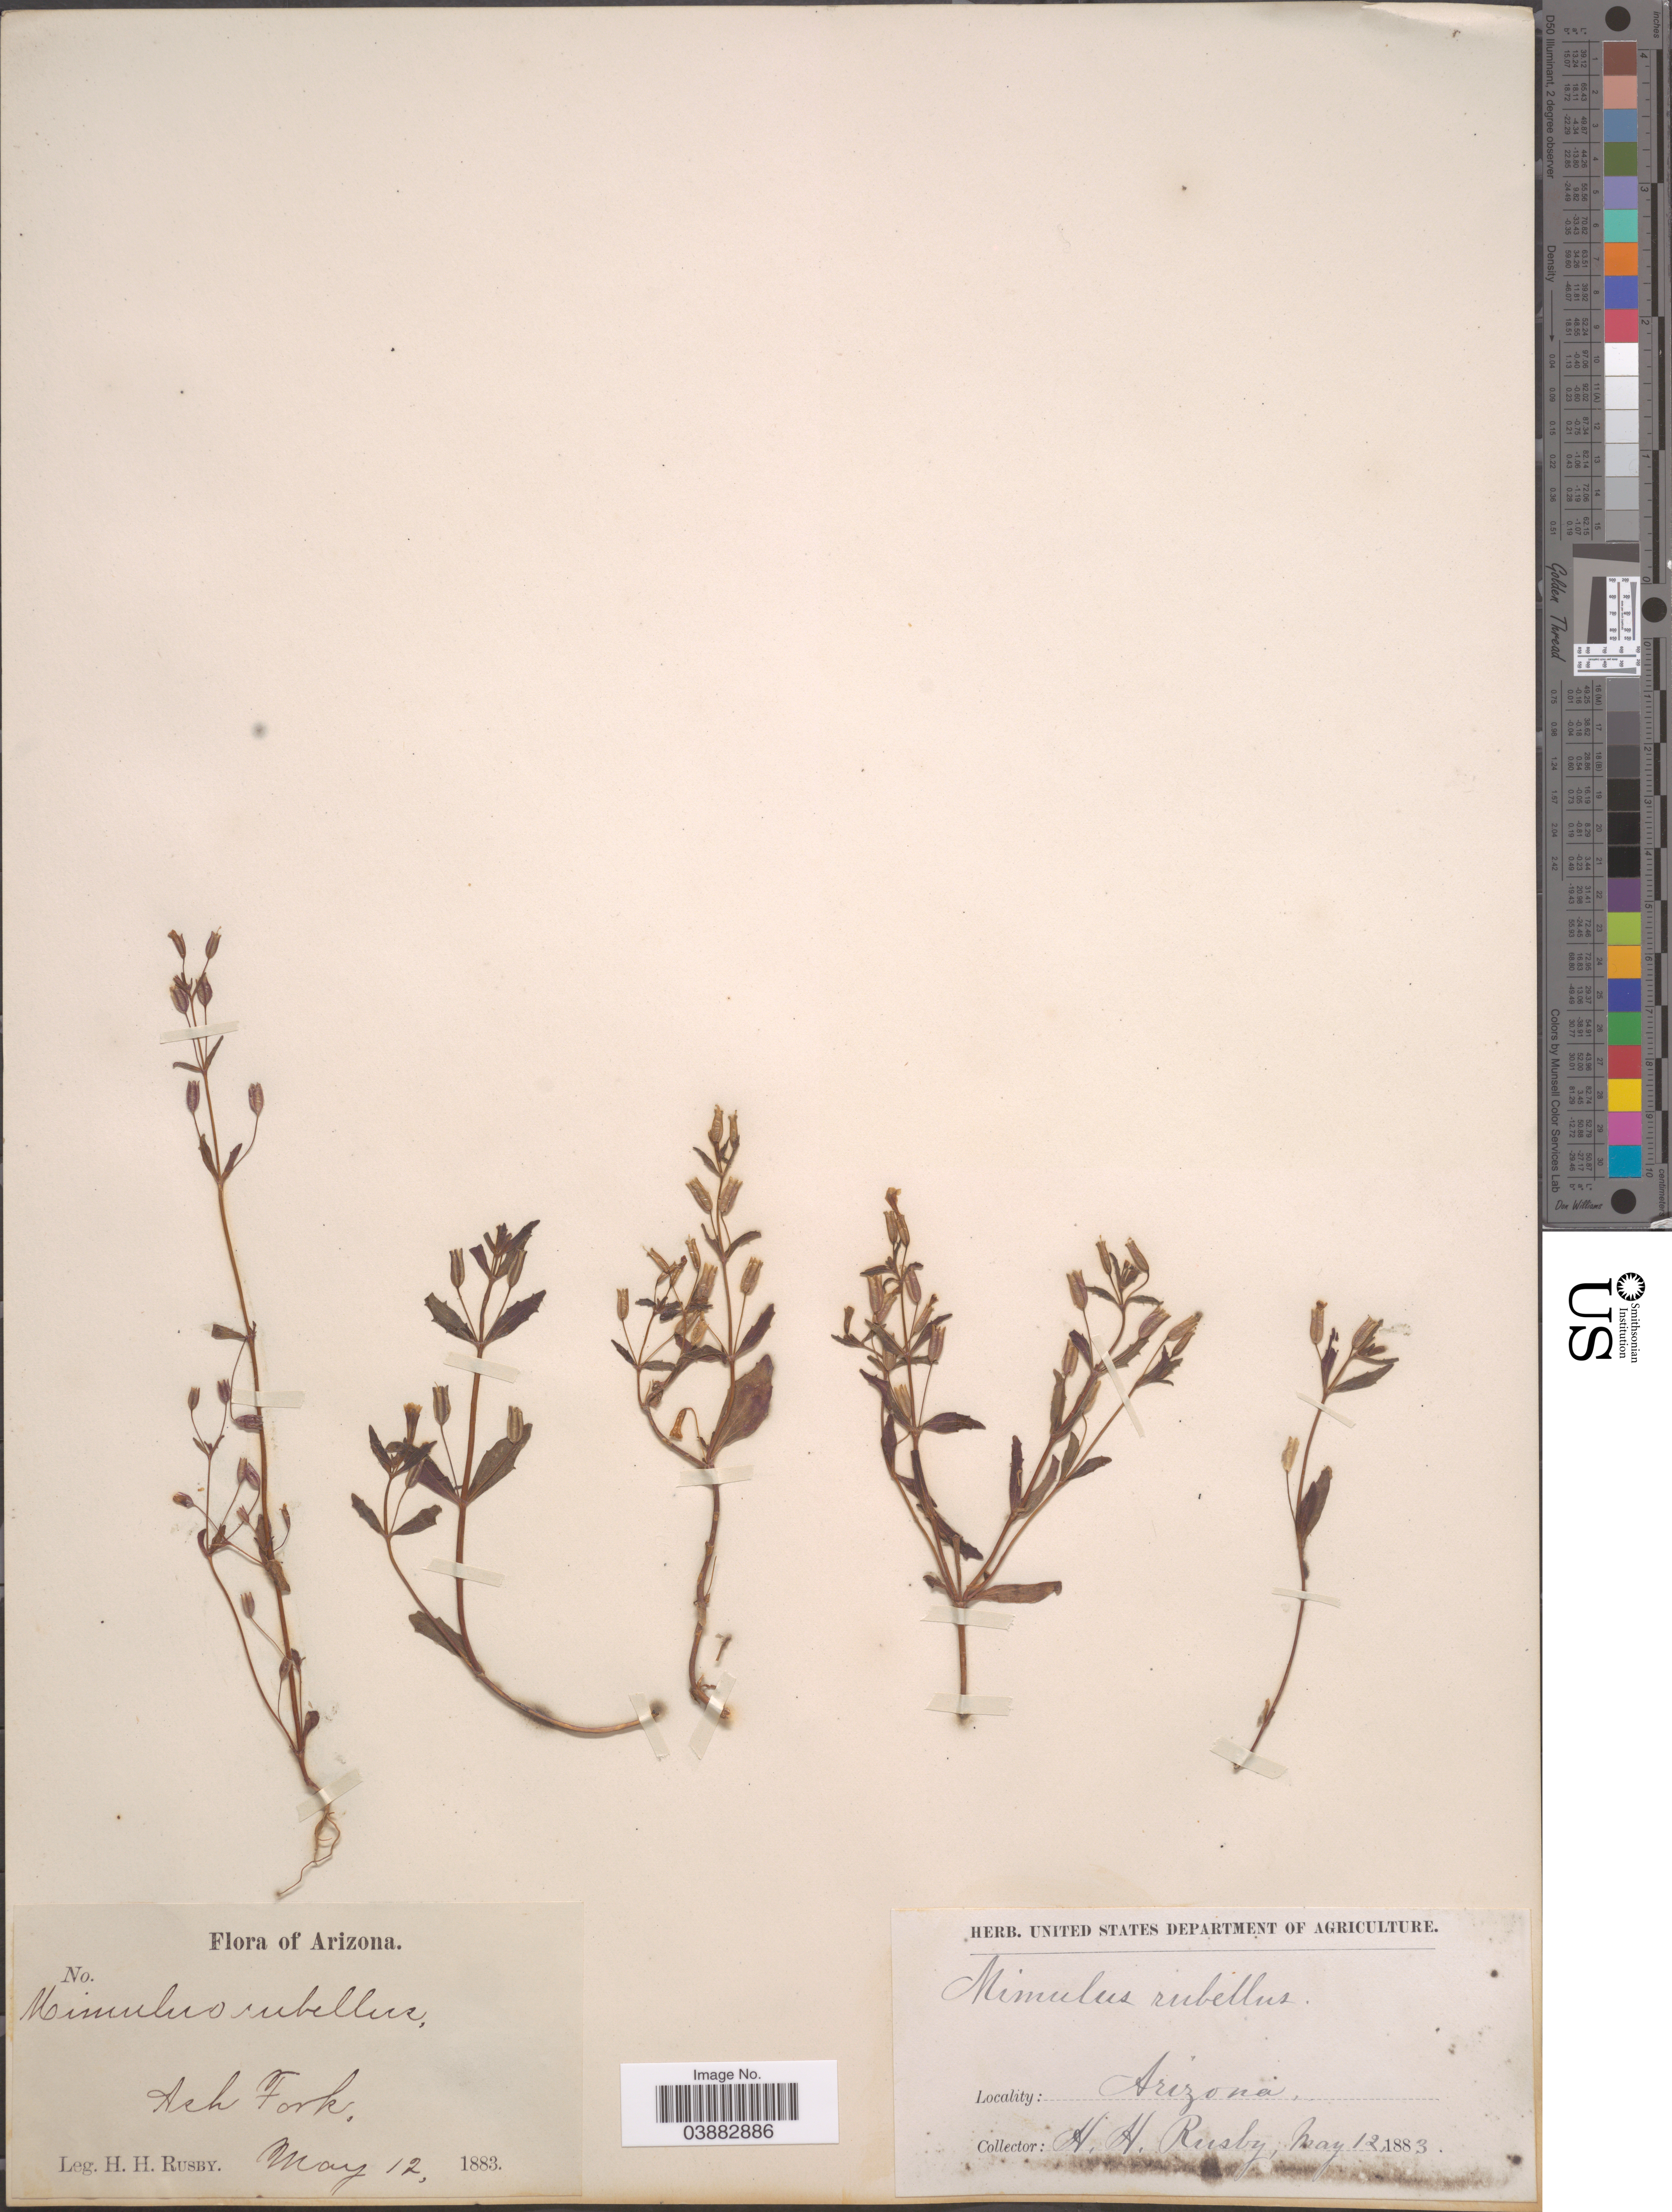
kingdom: Plantae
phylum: Tracheophyta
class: Magnoliopsida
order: Lamiales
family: Phrymaceae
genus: Mimulus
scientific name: Mimulus rubellus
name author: A. Gray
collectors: H. H. Rusby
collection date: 1883-05-12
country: United States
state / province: Arizona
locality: Ash Fork.